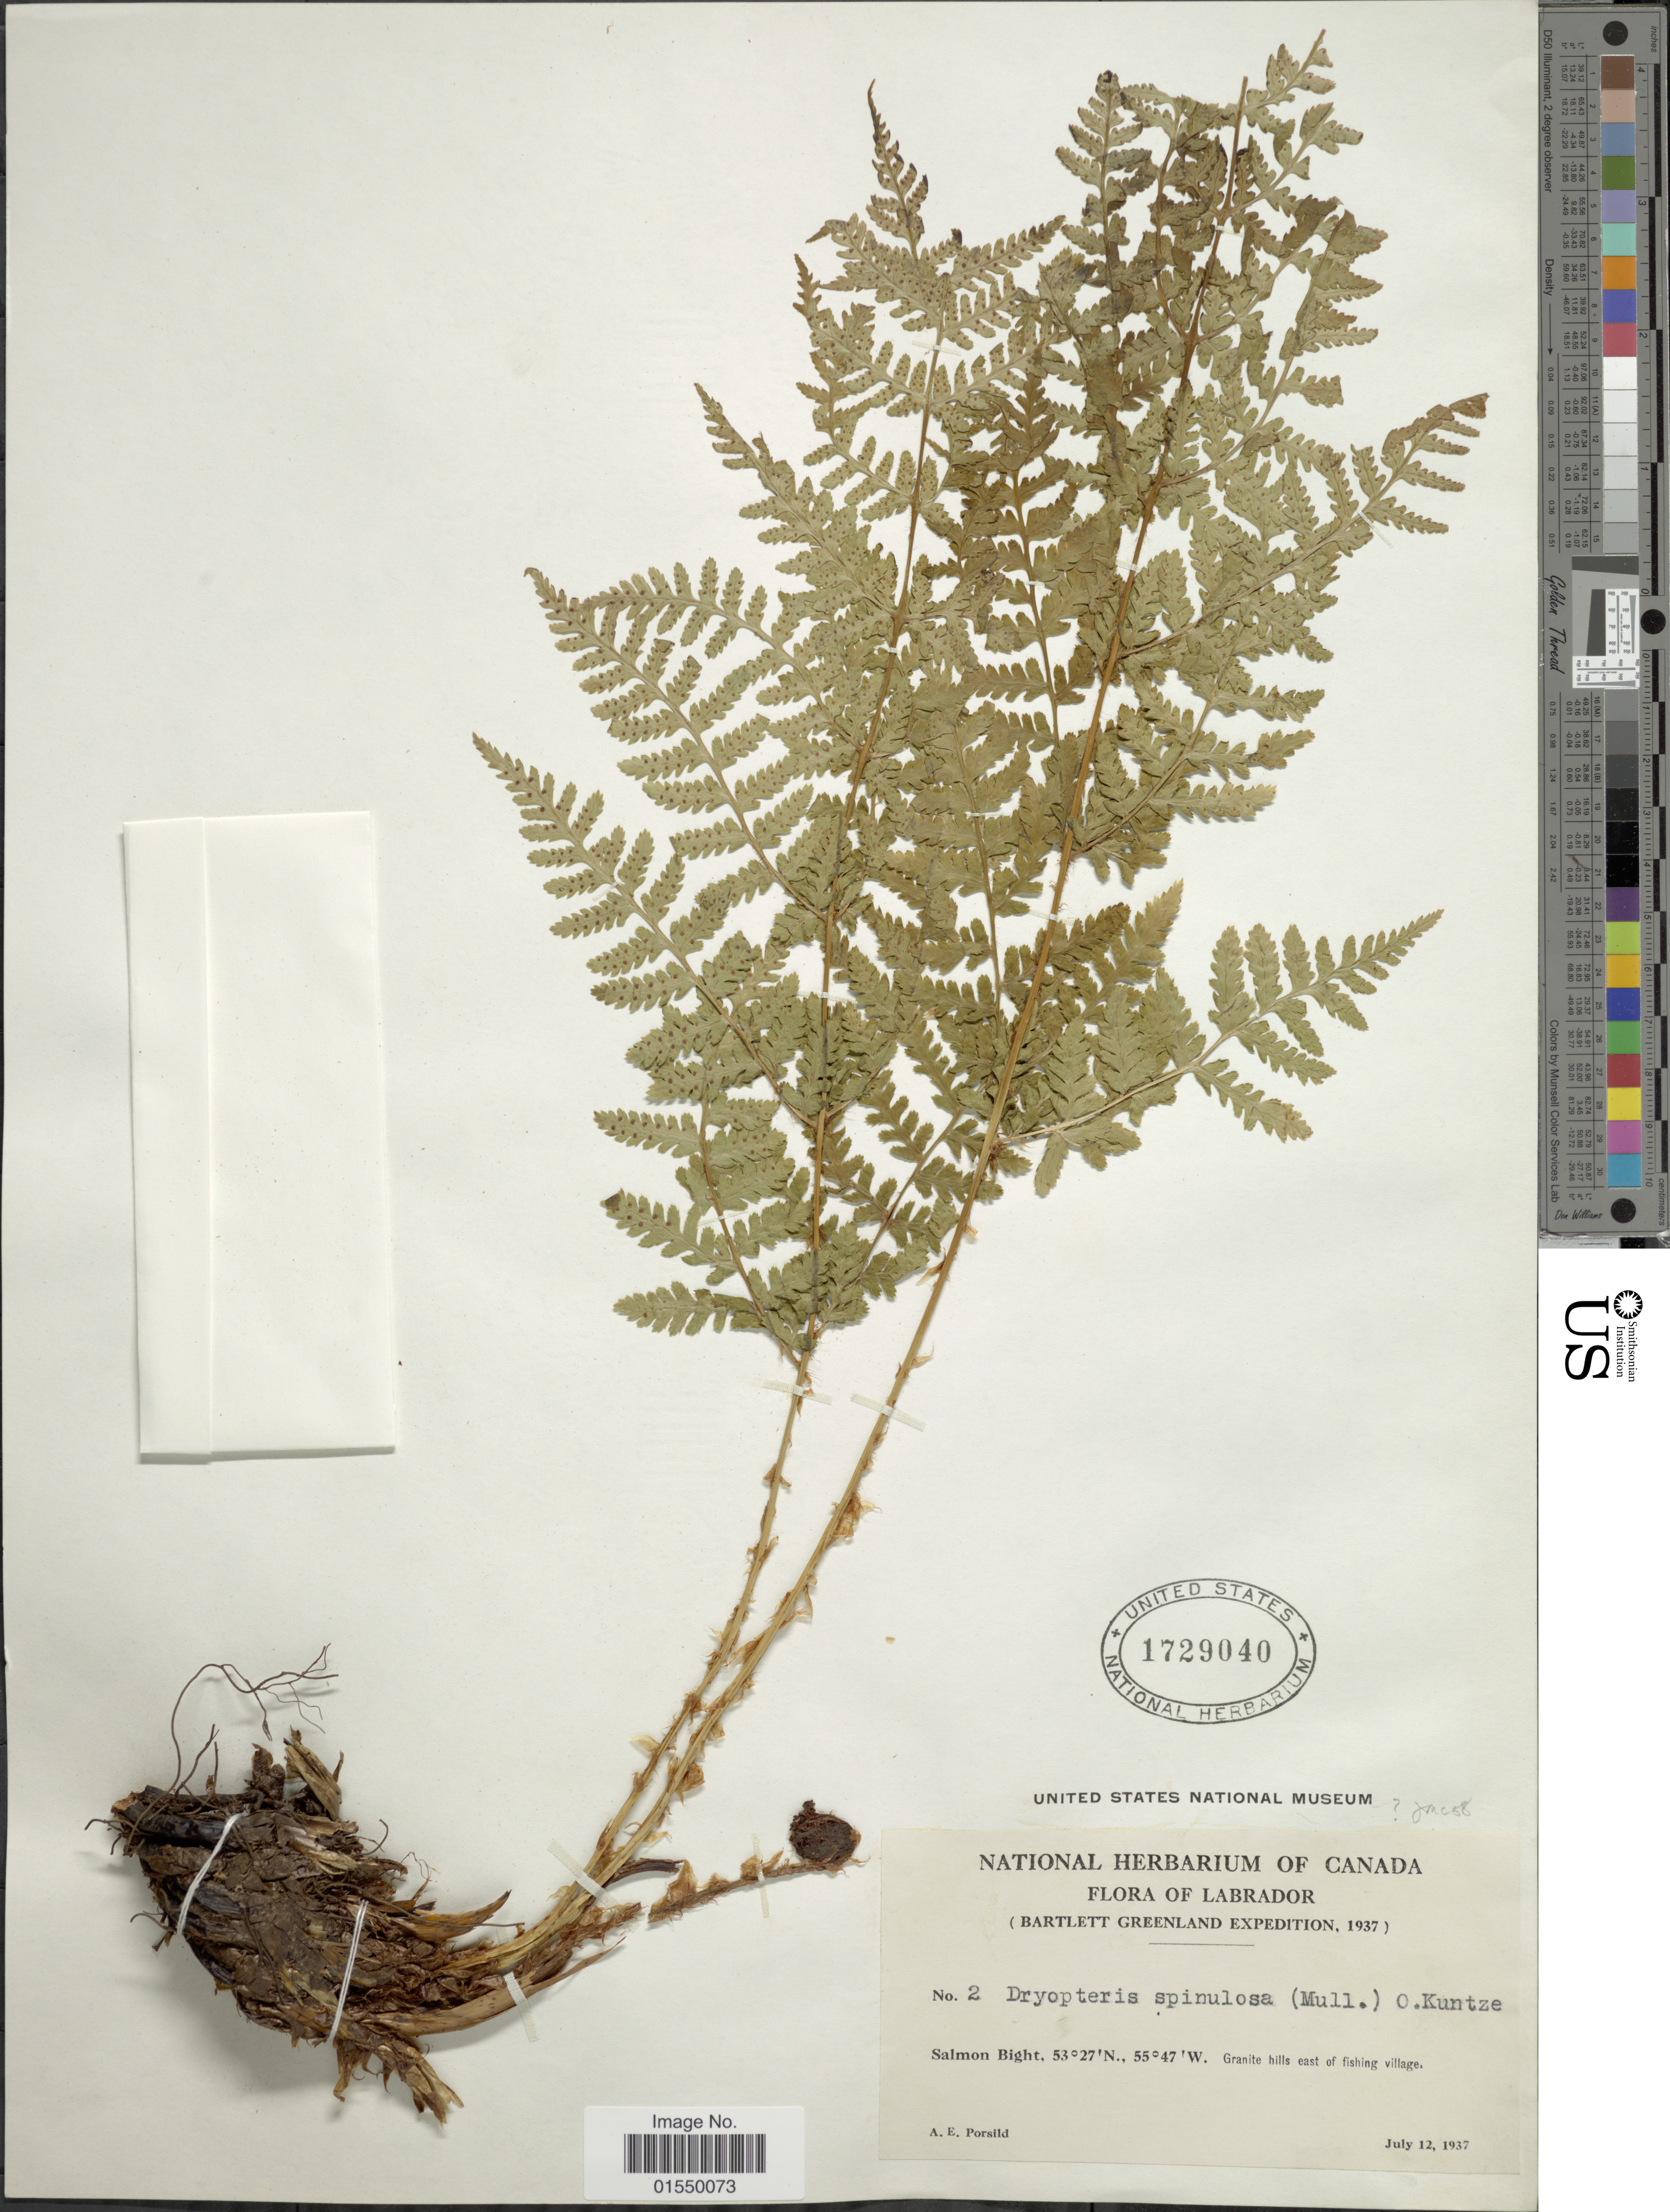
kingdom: Plantae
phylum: Tracheophyta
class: Polypodiopsida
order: Polypodiales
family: Dryopteridaceae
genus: Dryopteris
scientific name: Dryopteris carthusiana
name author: (Villars) H.P. Fuchs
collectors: A. E. Porsild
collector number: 2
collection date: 1937-07-12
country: Canada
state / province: Newfoundland and Labrador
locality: Labrador, Salmon Bight, granite hills east of fishing village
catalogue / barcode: US 1729040